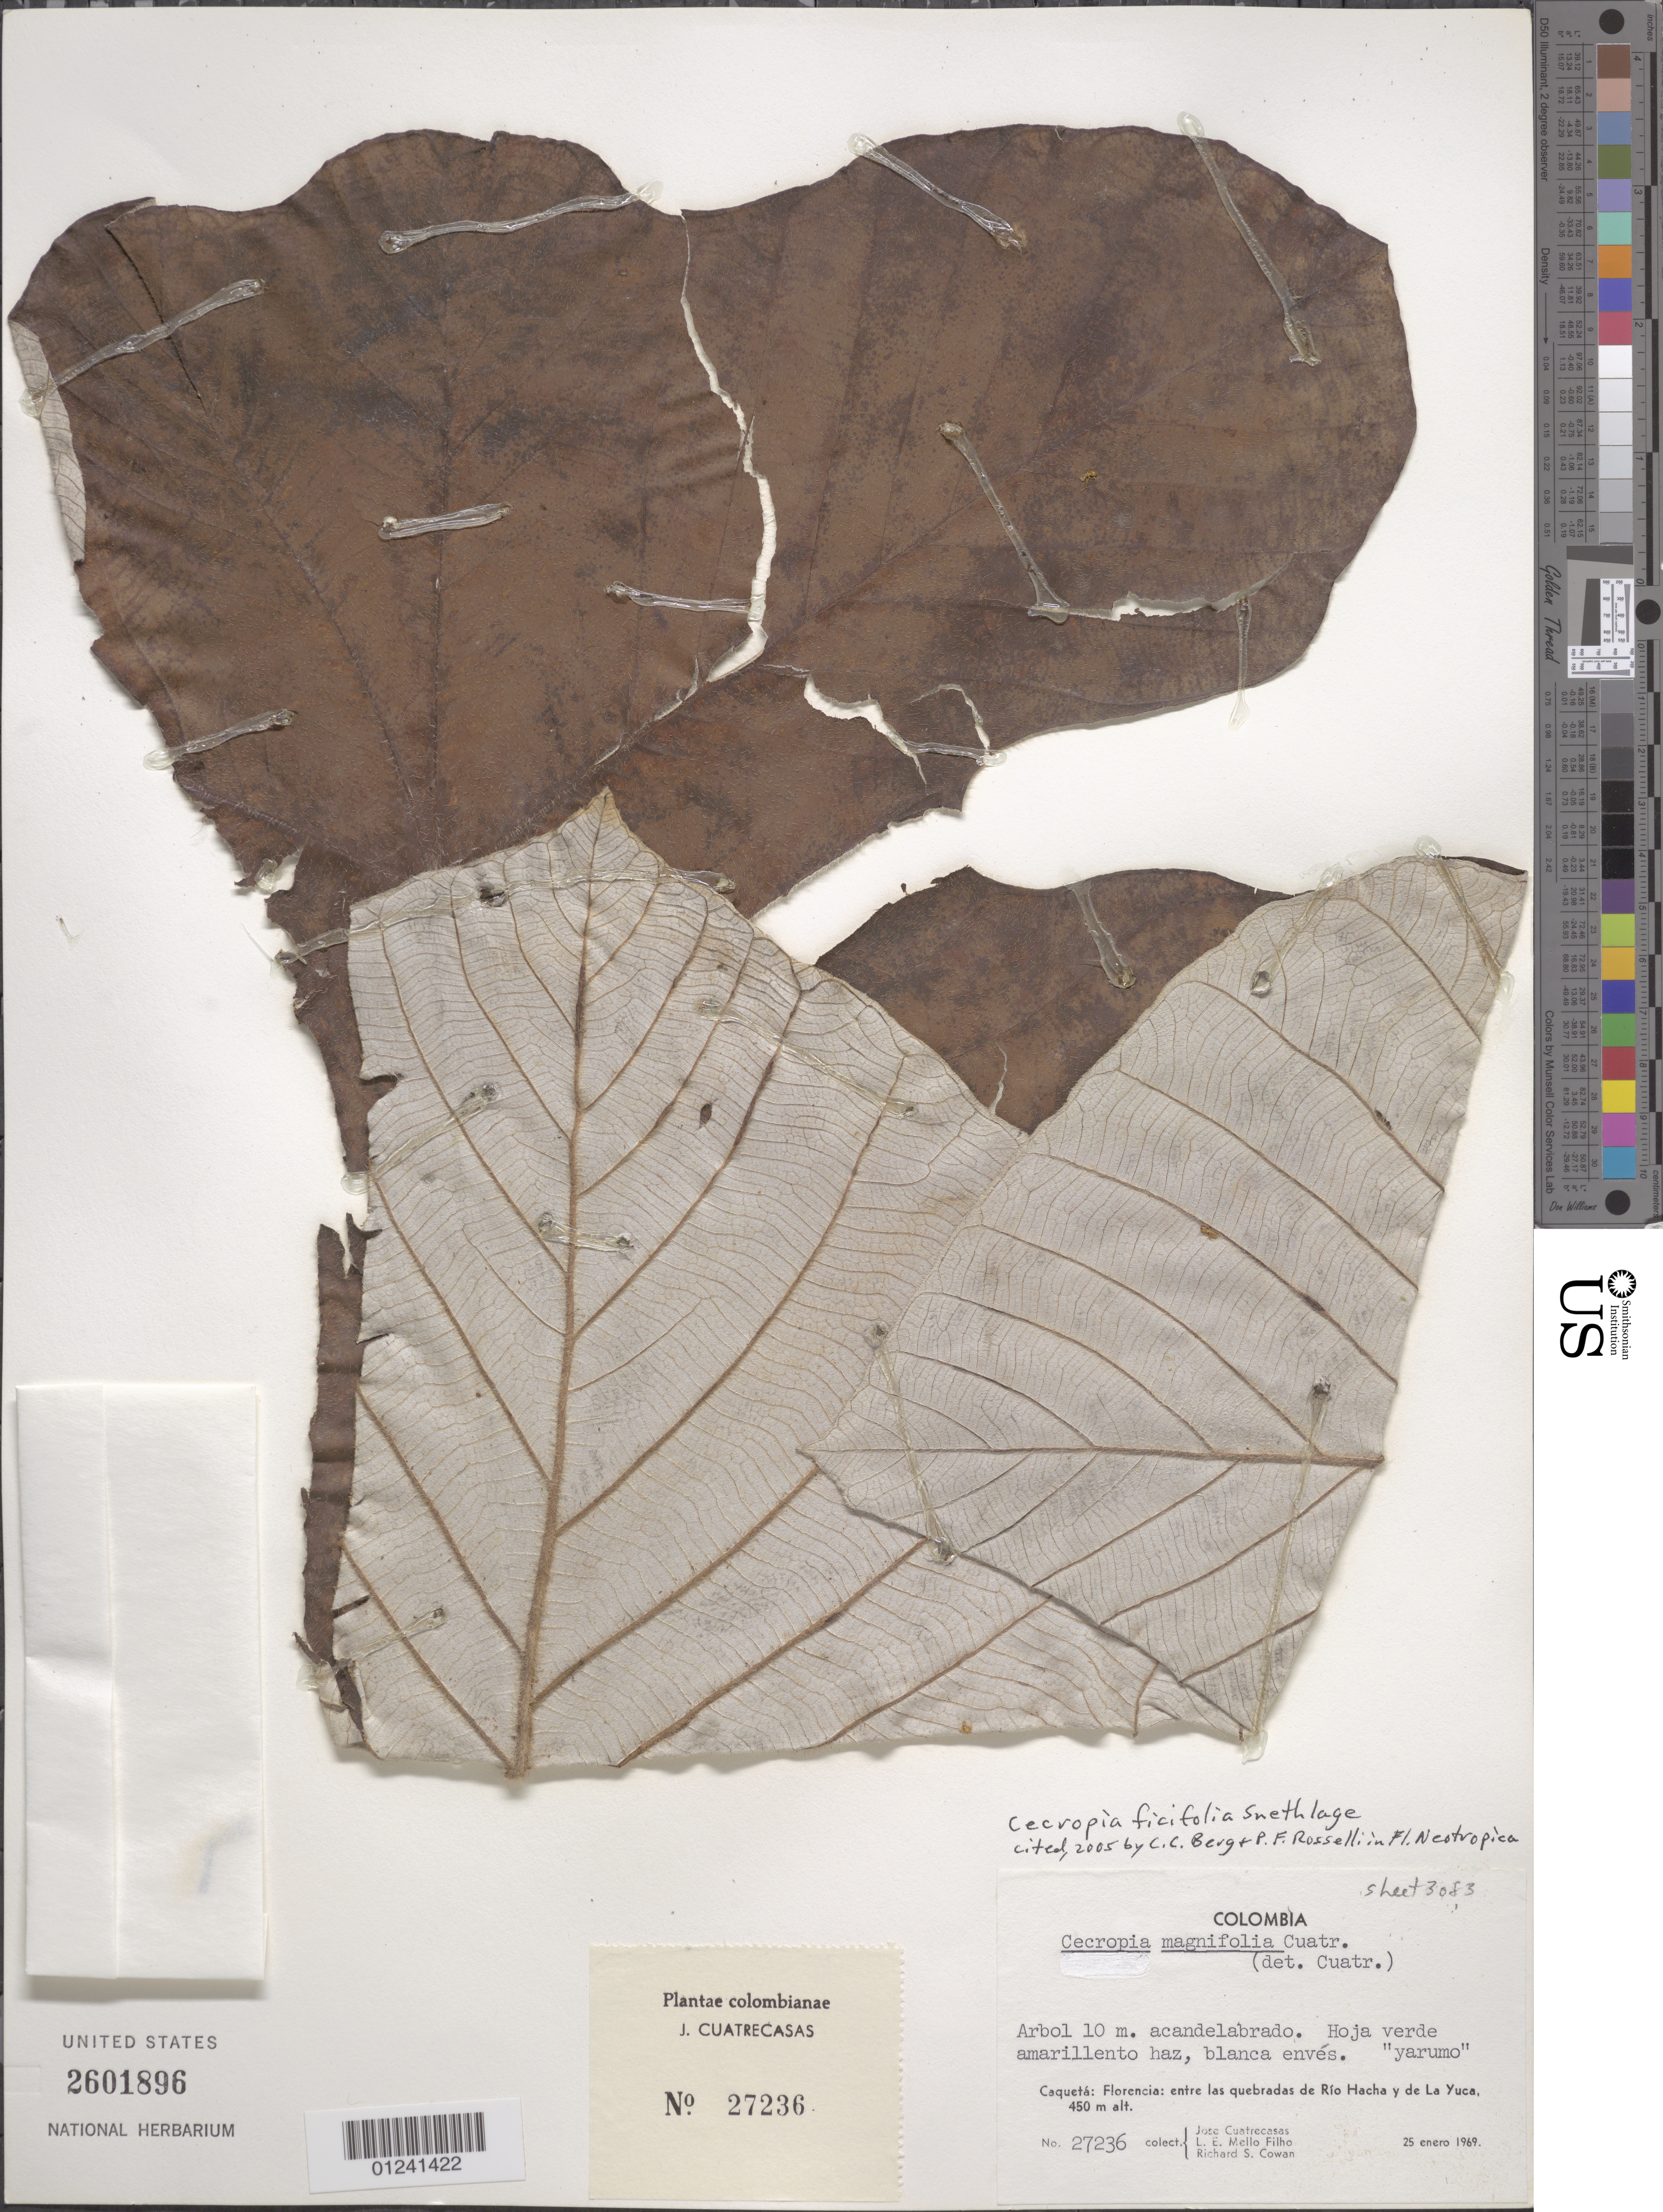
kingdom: Plantae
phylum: Tracheophyta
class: Magnoliopsida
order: Rosales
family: Urticaceae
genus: Cecropia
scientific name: Cecropia ficifolia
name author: Snethlage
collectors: J. Cuatrecasas, L. Emygdio de Mello Filho & R. S. Cowan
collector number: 27236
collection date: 1969-01-25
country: Colombia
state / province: Caquetá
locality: Florencia: entre las quebradas de Río Hacha y de La Yuca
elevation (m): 450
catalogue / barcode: US 2601896